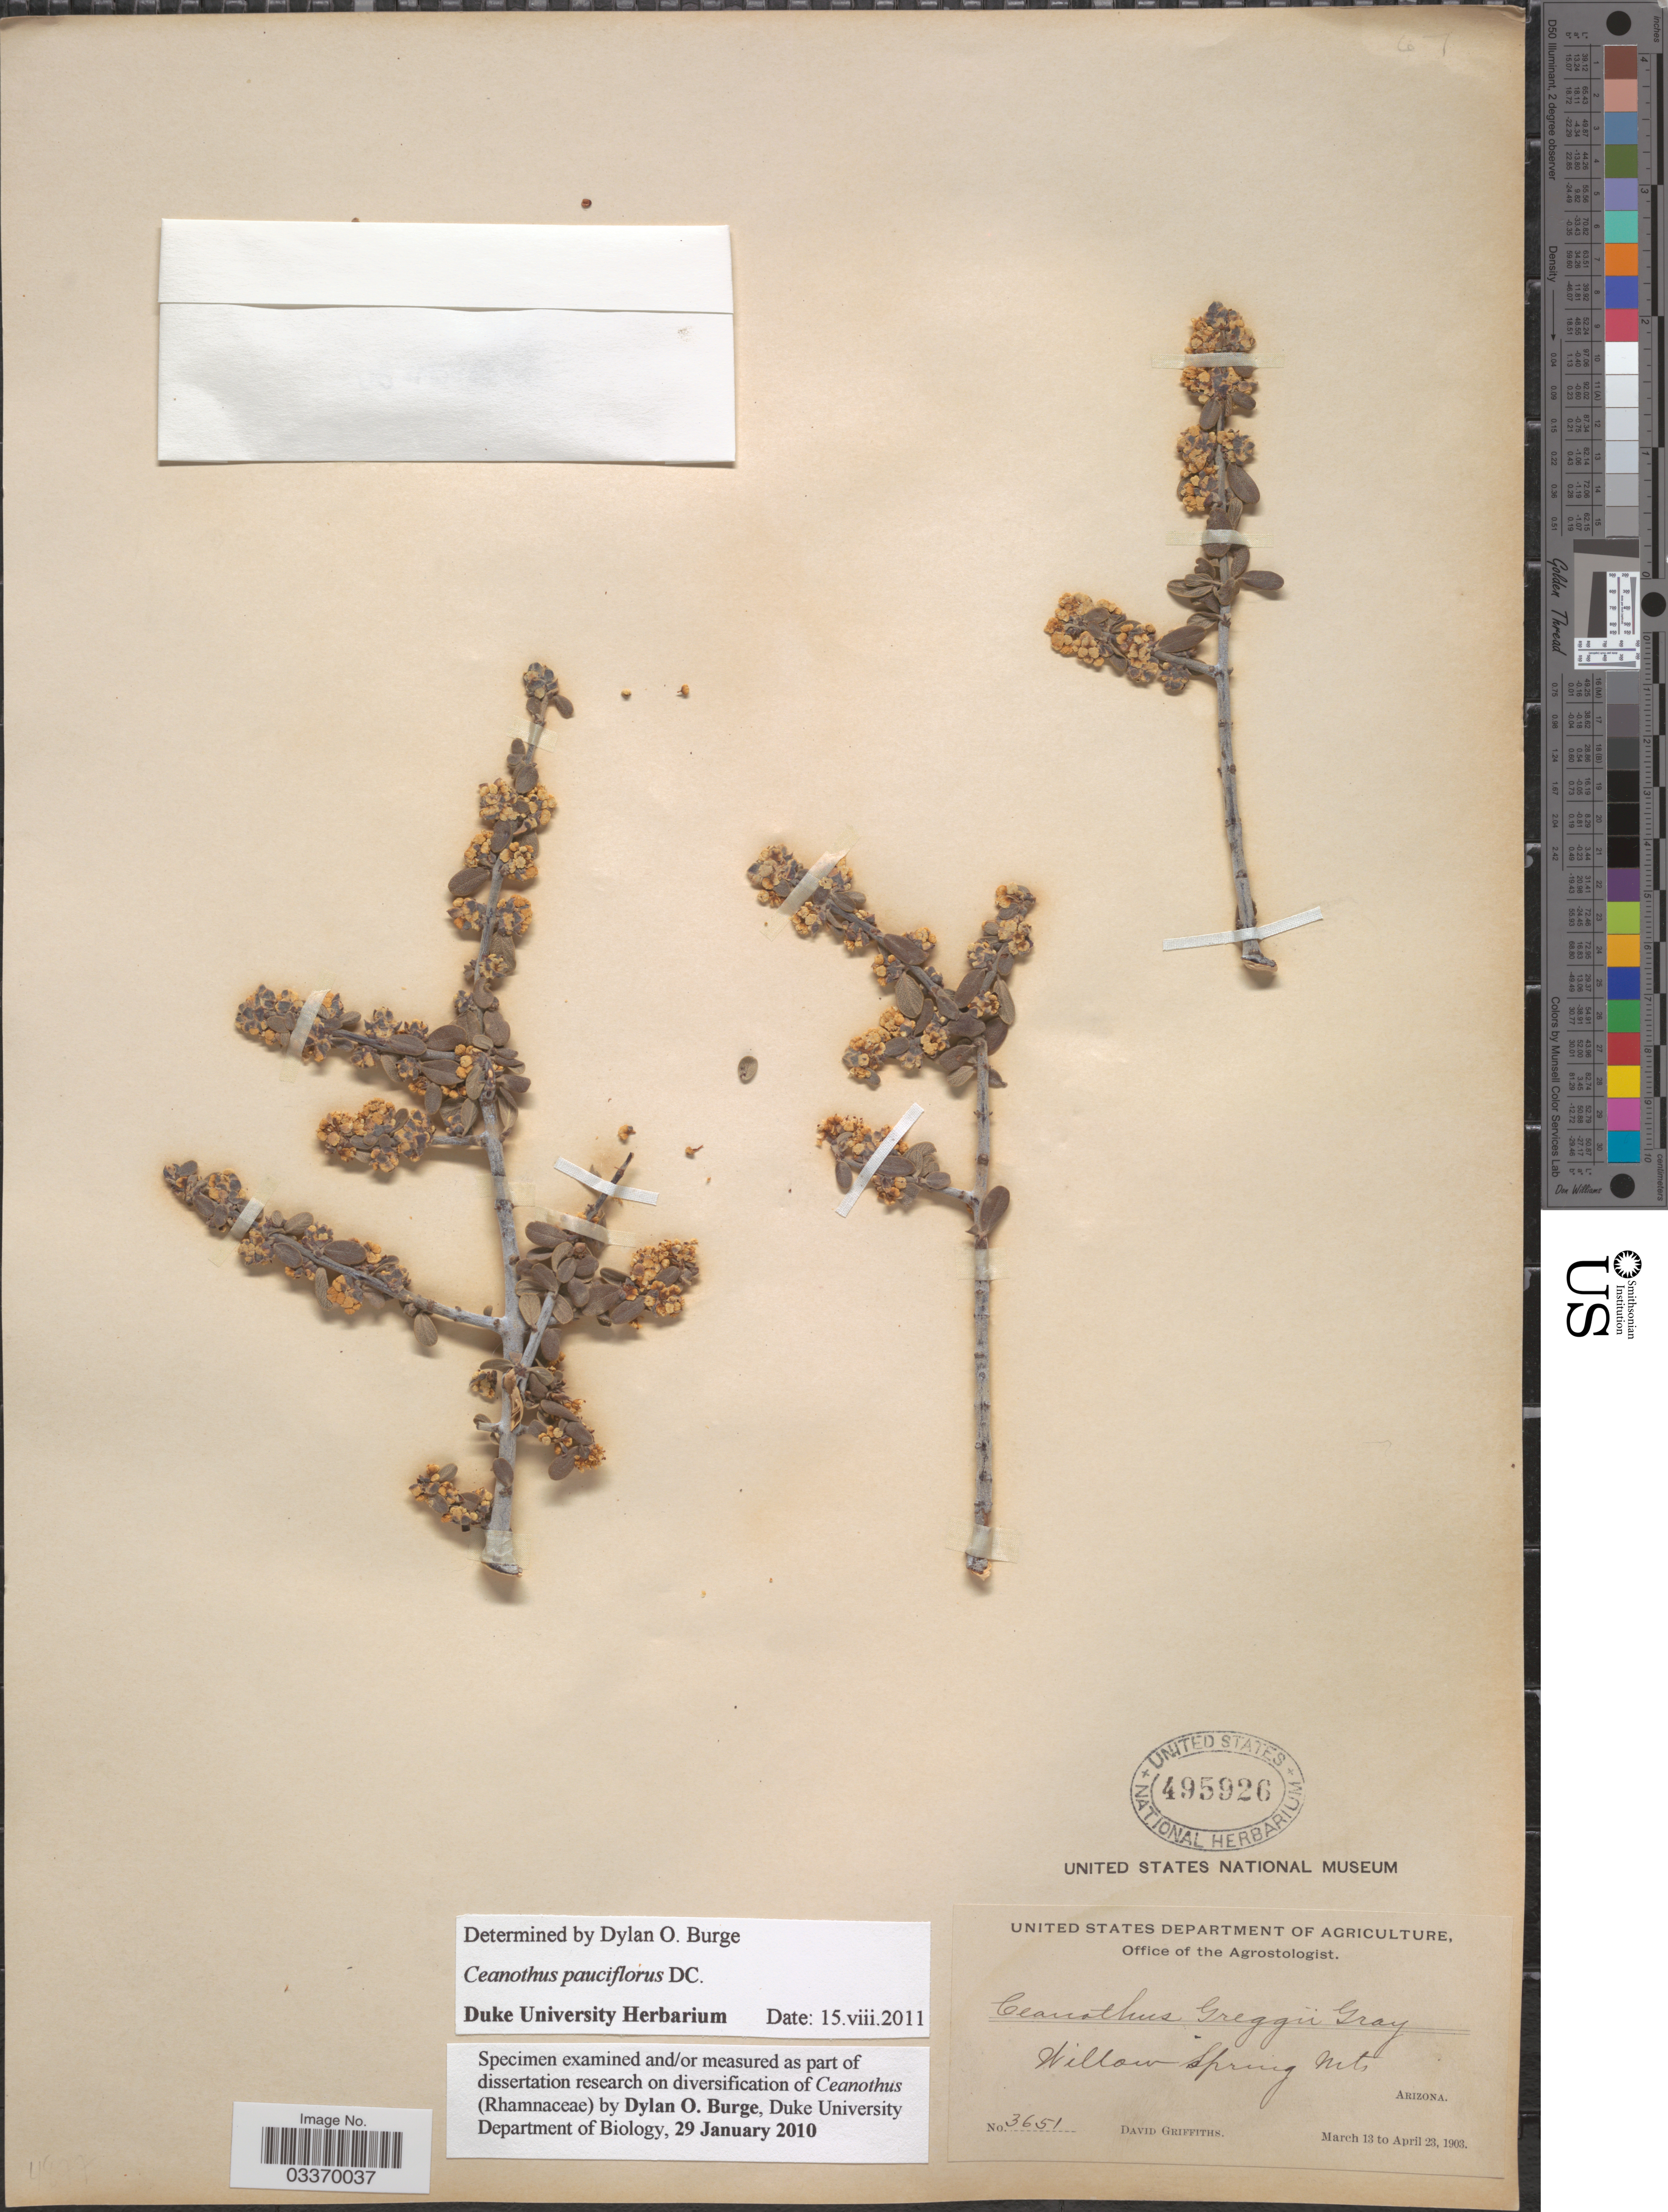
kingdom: Plantae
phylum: Tracheophyta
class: Magnoliopsida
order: Rosales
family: Rhamnaceae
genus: Ceanothus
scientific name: Ceanothus pauciflorus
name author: DC.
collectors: D. Griffiths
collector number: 3651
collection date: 1903-03-13/1903-04-23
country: United States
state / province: Arizona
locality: Willow Spring Mts.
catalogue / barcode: US 495926